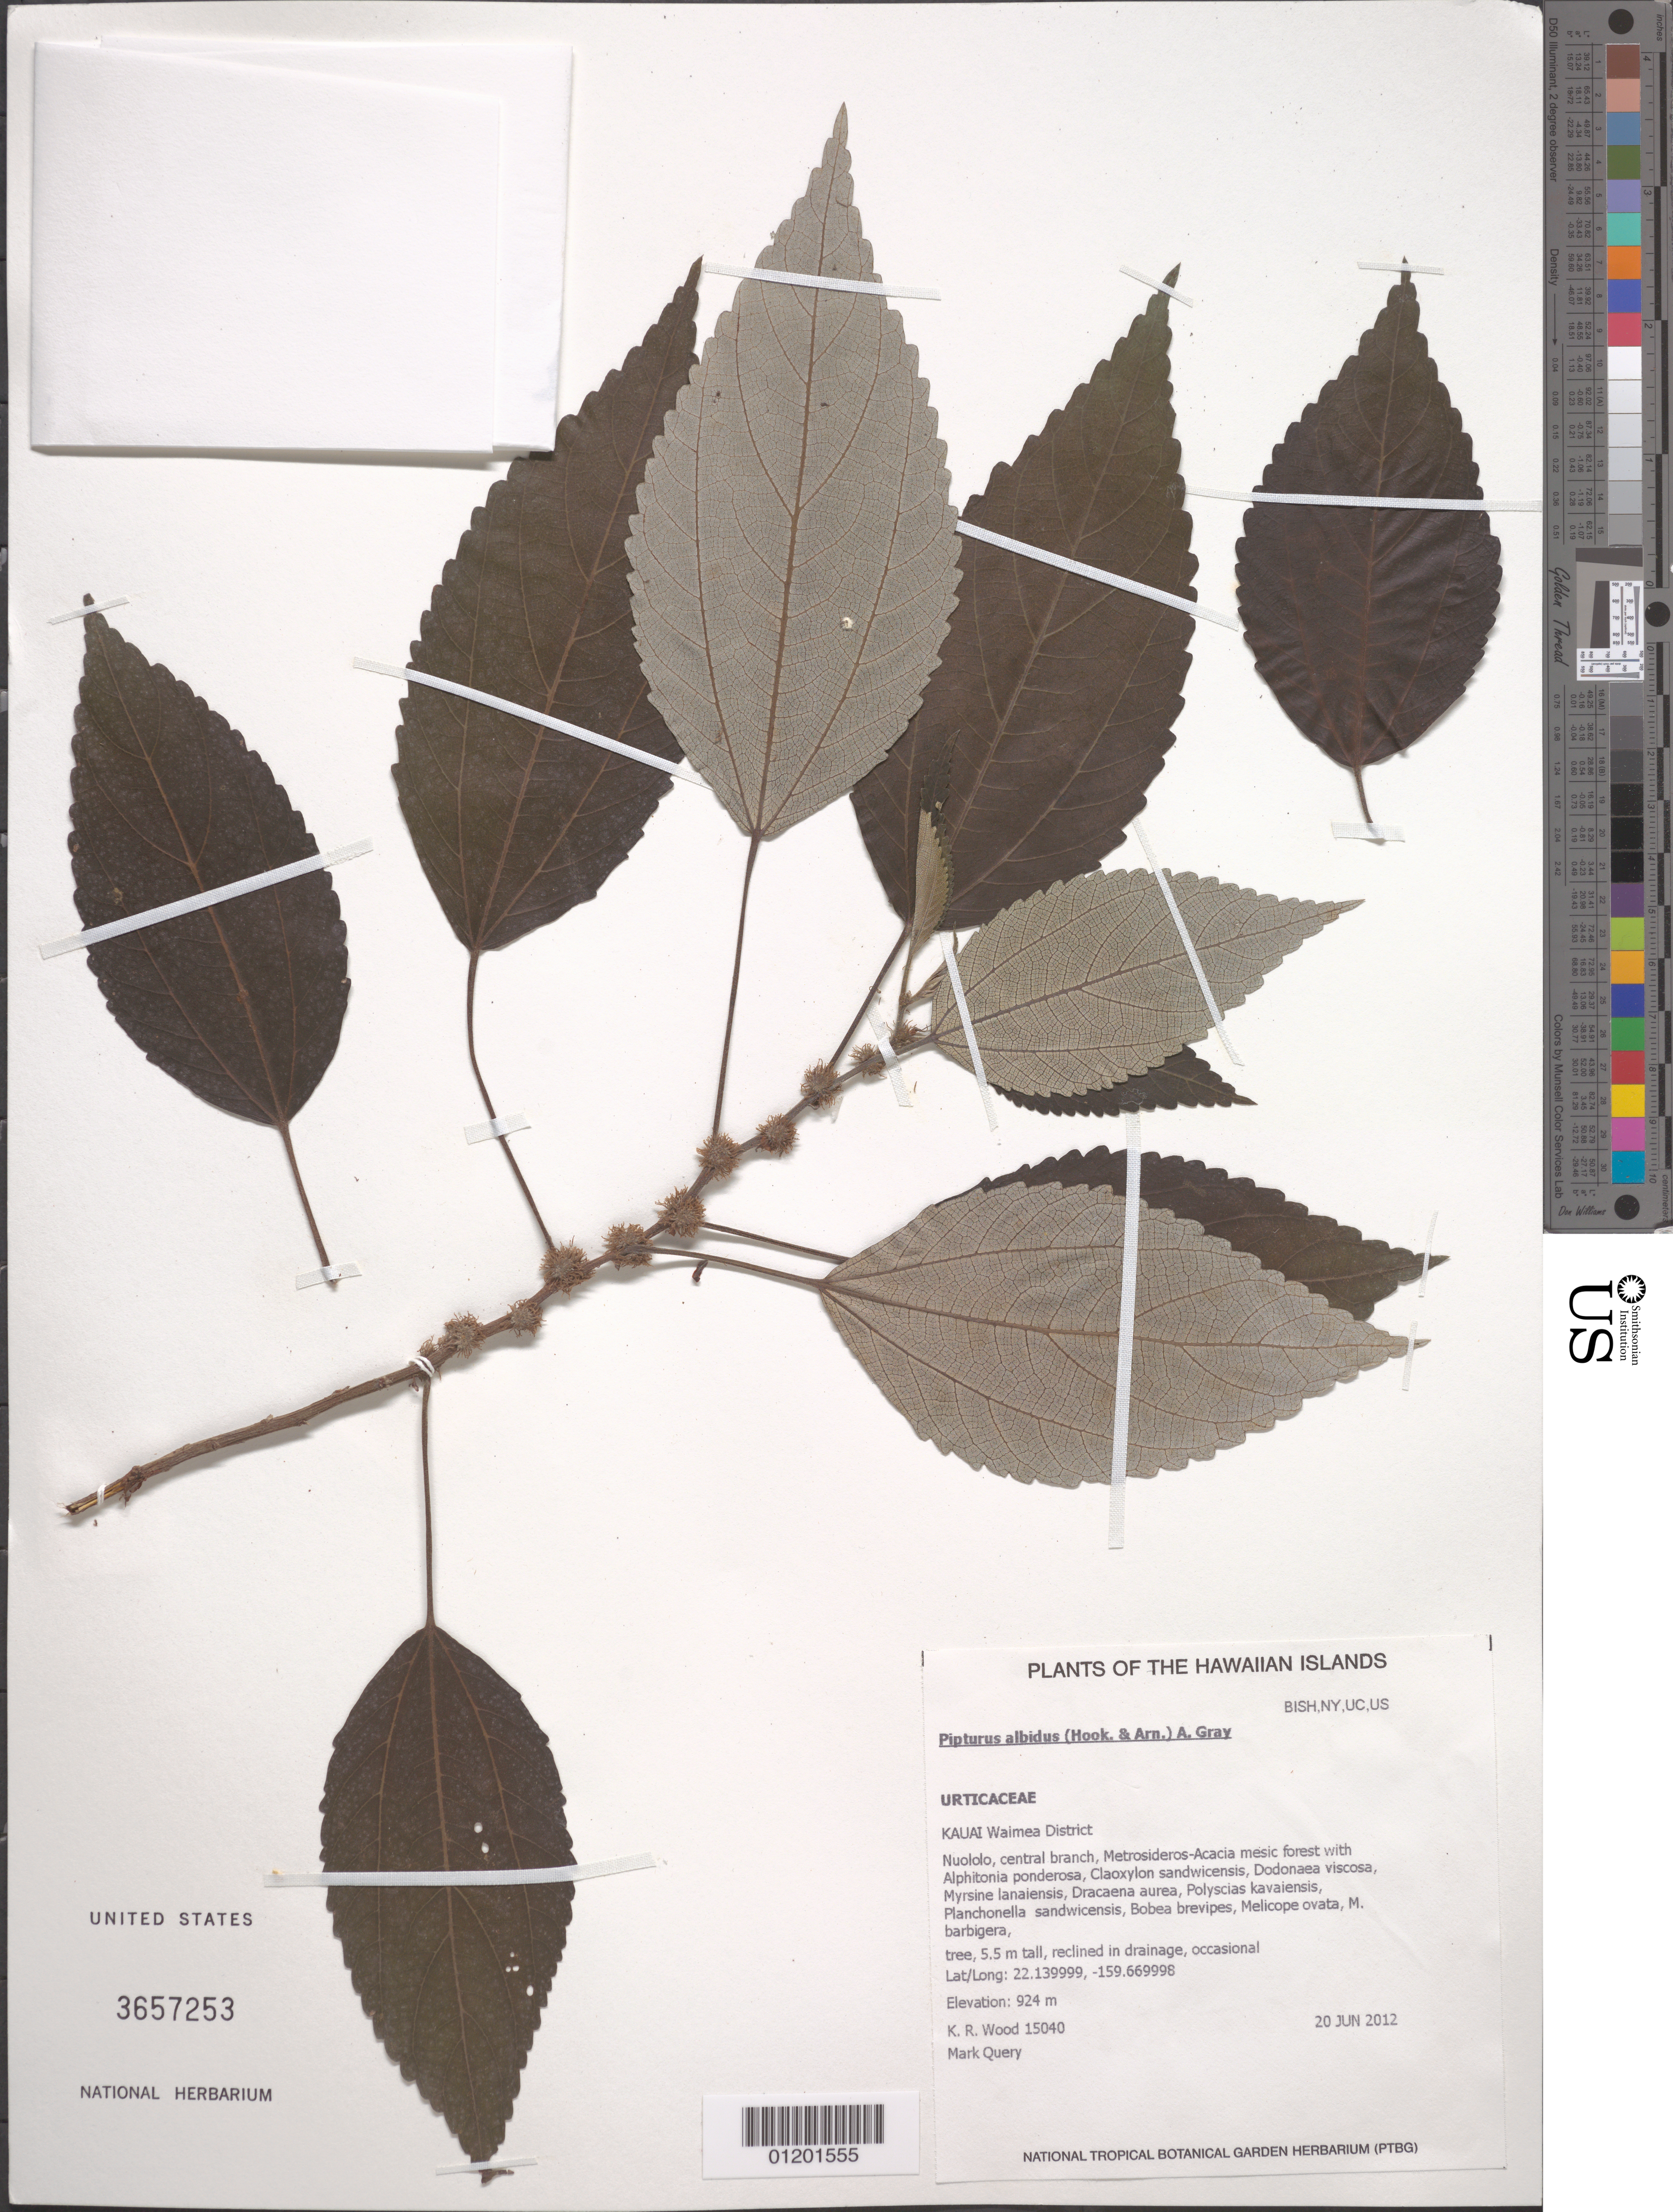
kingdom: Plantae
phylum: Tracheophyta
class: Magnoliopsida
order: Rosales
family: Urticaceae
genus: Pipturus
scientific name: Pipturus albidus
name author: (Hook. & Arn.) A. Gray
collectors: K. R. Wood & M. Query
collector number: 15040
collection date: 2012-06-20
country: United States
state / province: Hawaii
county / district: Kauai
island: Kaua'i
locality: Waimea District, Nuololo, central branch.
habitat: Mesic forest.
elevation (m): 924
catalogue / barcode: US 3657253